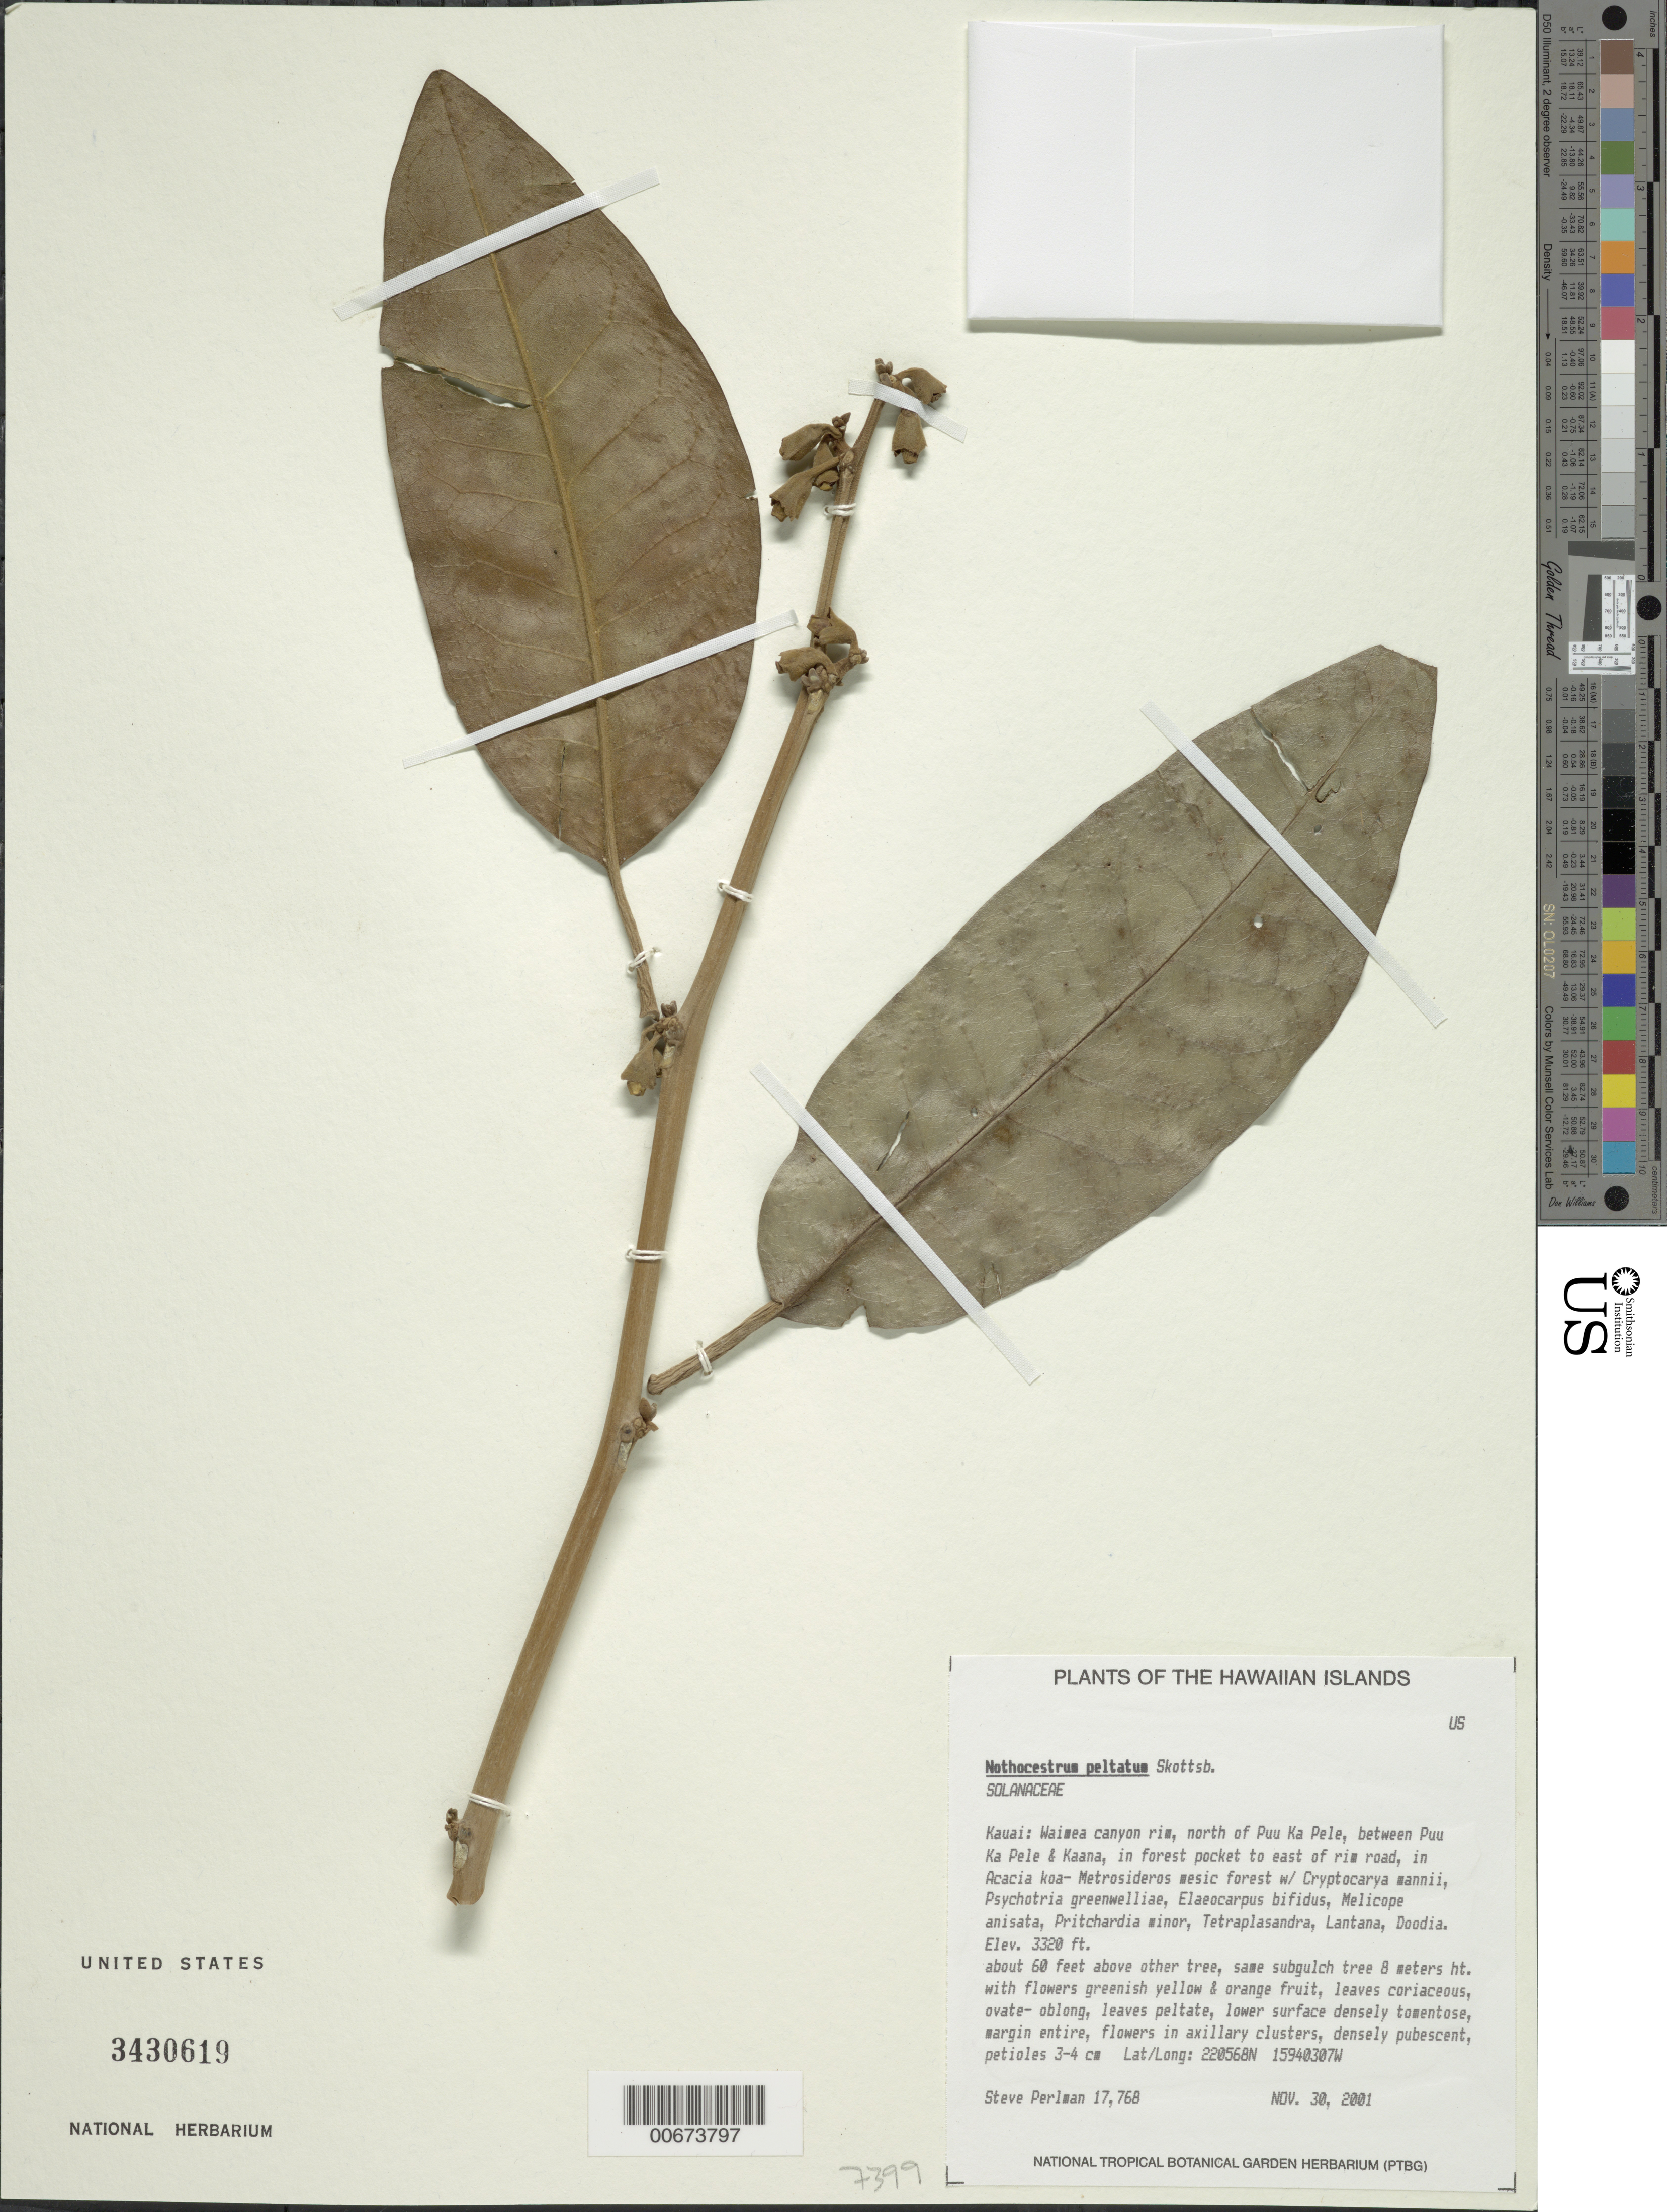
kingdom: Plantae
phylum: Tracheophyta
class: Magnoliopsida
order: Solanales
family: Solanaceae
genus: Nothocestrum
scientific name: Nothocestrum peltatum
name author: Skottsb.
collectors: S. P. Perlman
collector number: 17768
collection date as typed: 30 Nov 2001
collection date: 2001-11-30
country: United States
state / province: Hawaii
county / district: Kauai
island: Kaua'i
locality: Waimea canyon rim, north of Puu Ka Pele, between Puu Ka Pele & Kaana, in forest pocket to east of rim road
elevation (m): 1012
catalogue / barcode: US 3430619